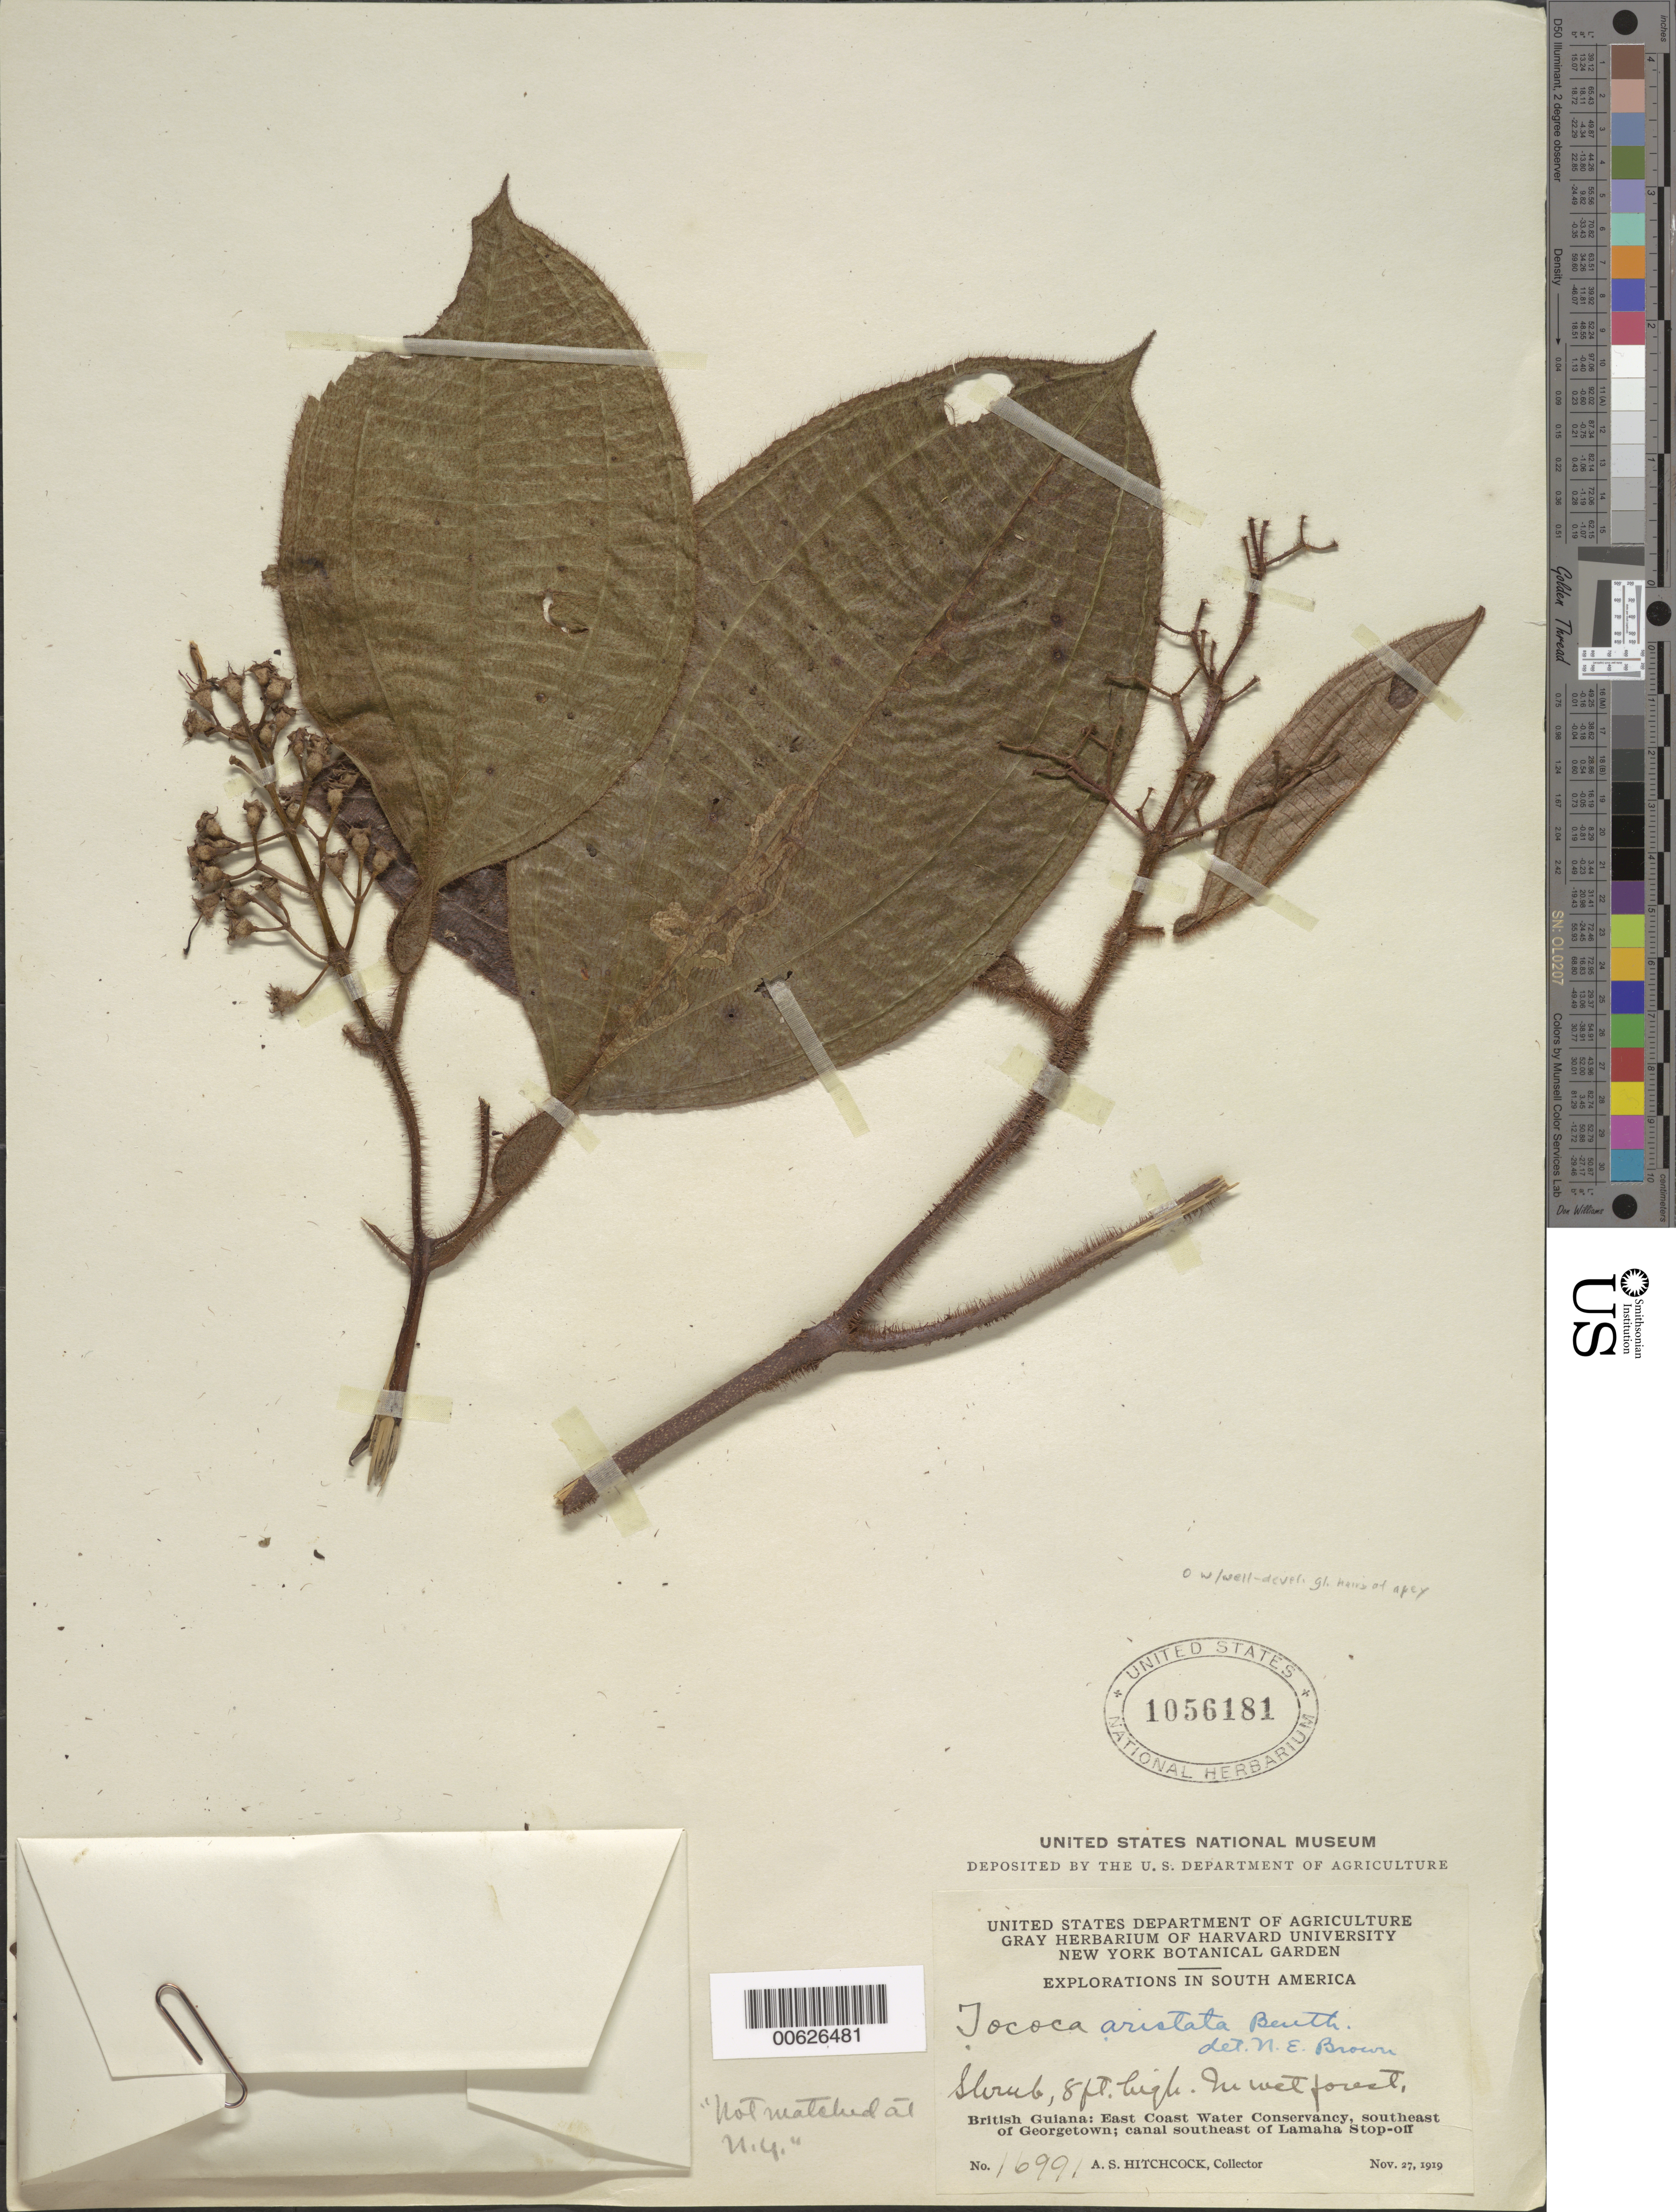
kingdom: Plantae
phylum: Tracheophyta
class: Magnoliopsida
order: Myrtales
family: Melastomataceae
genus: Tococa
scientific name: Tococa aristata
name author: Benth.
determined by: Brown, N. E.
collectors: A. S. Hitchcock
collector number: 16991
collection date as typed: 27-Nov-19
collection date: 1919-11-27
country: Guyana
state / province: Demerara-Mahaica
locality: Georgetown, SE of, East Coast Water Conservancy; canal SE of Lamaha Stop-off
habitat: Wet forest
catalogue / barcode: US 1056181